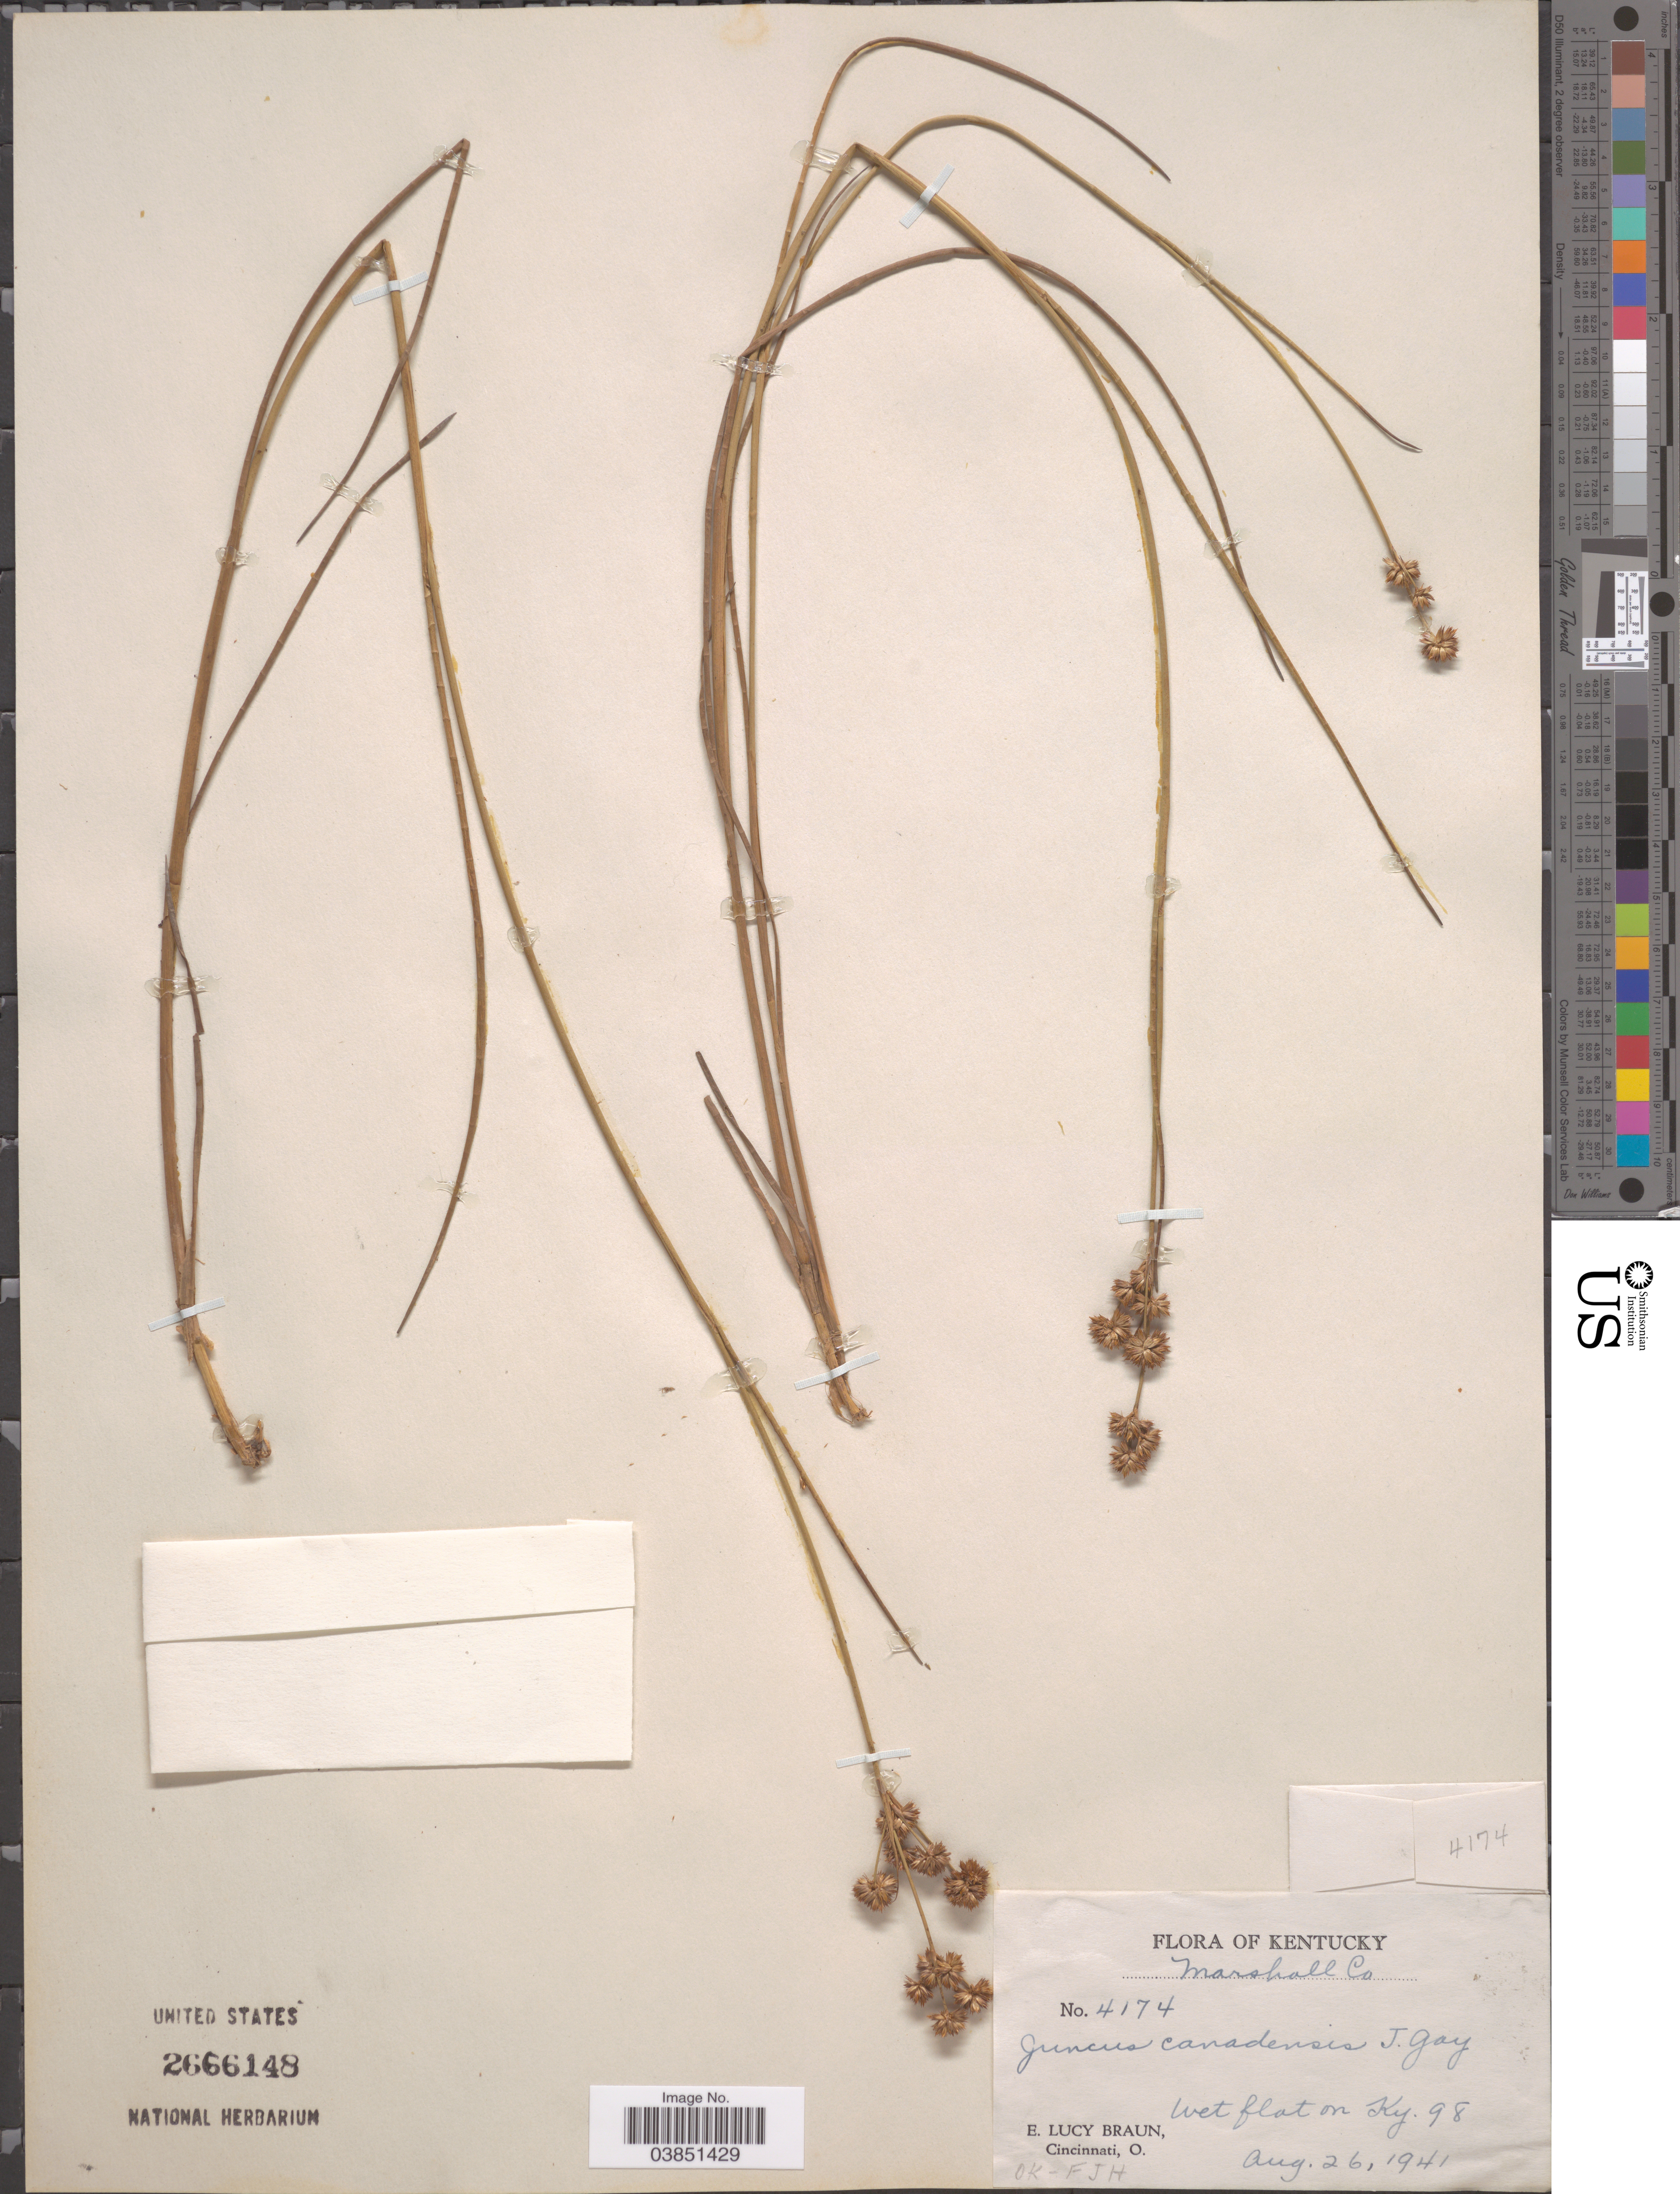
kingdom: Plantae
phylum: Tracheophyta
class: Liliopsida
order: Poales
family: Juncaceae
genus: Juncus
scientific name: Juncus canadensis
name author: J. Gay ex Laharpe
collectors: E. L. Braun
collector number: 4174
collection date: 1941-08-26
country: United States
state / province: Kentucky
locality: Marshall Co. On Ky. 98.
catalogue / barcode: US 2666148